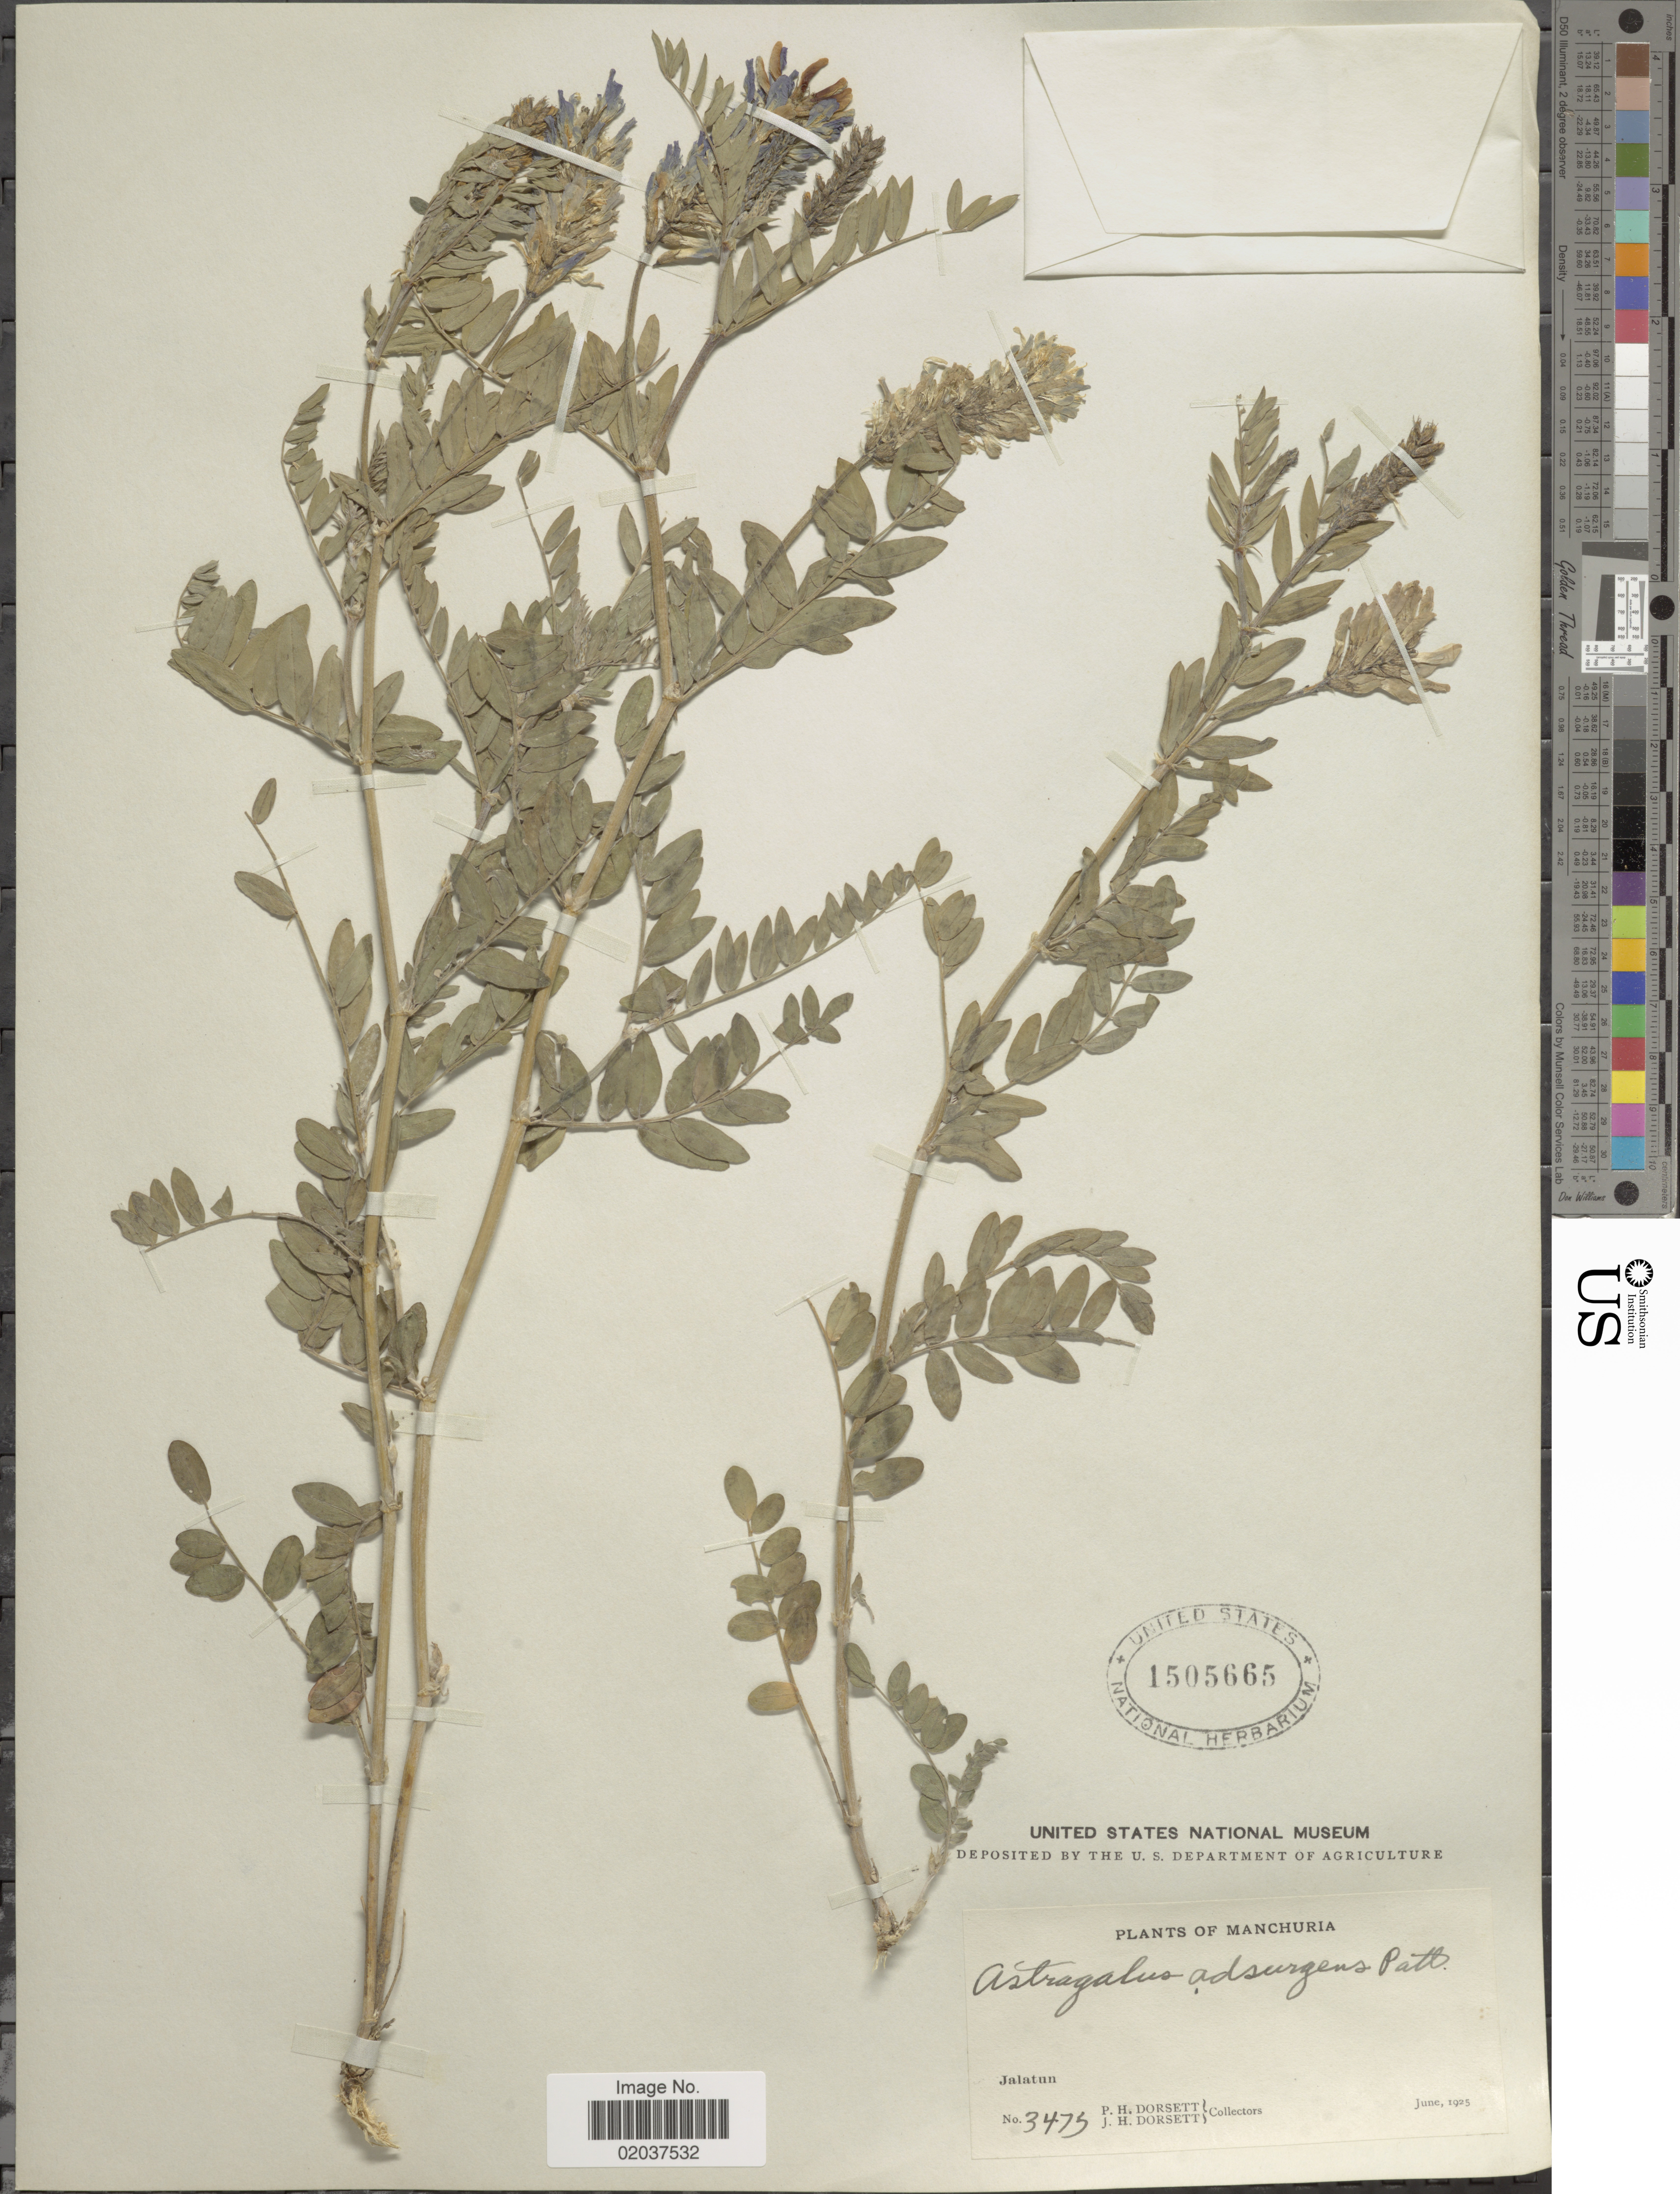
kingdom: Plantae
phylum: Tracheophyta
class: Magnoliopsida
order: Fabales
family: Fabaceae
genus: Astragalus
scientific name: Astragalus adsurgens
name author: Pall.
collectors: P. H. Dorsett & J. Dorsett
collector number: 3479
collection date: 1925-06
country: China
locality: Manchuria, Jalatun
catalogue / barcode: US 1505665